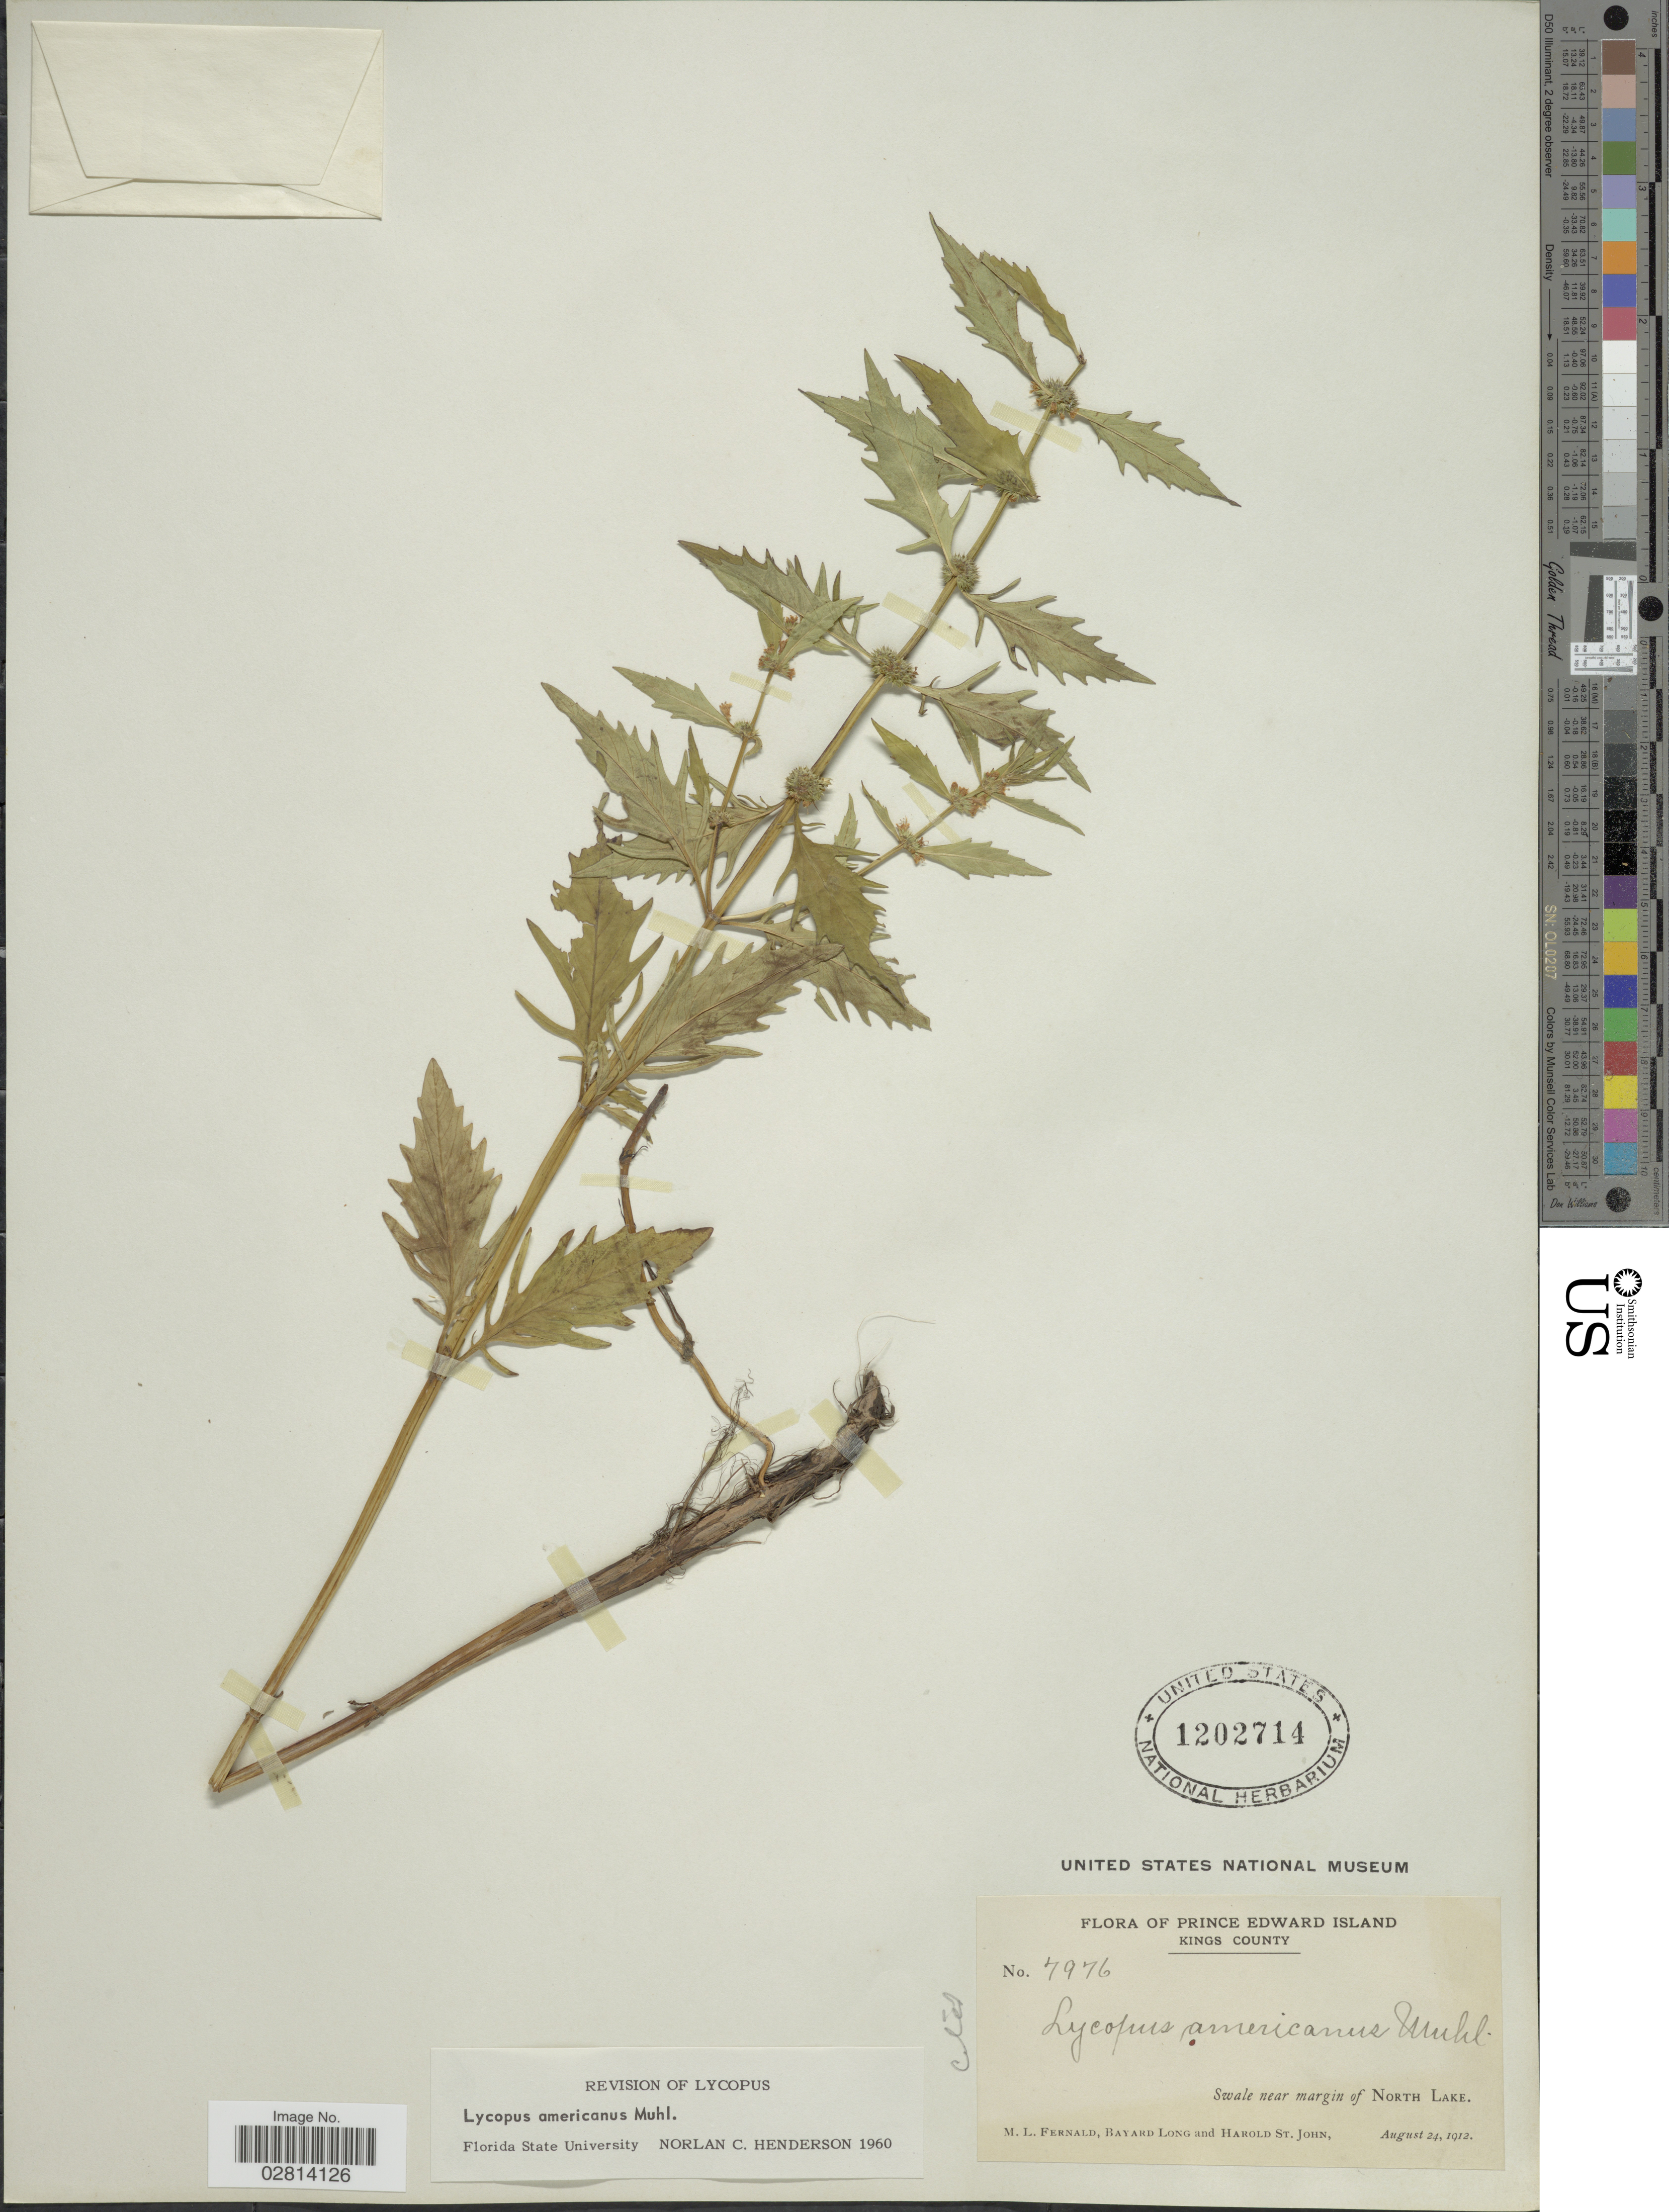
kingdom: Plantae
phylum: Tracheophyta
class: Magnoliopsida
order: Lamiales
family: Lamiaceae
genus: Lycopus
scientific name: Lycopus americanus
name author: Muhl. ex W.P.C. Barton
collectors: M. L. Fernald, B. Long & H. St. John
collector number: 7976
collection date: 1912-08-24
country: Canada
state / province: Prince Edward Island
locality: Prince Edward Island, Kings County, Swale near margin of North Lake.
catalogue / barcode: US 1202714